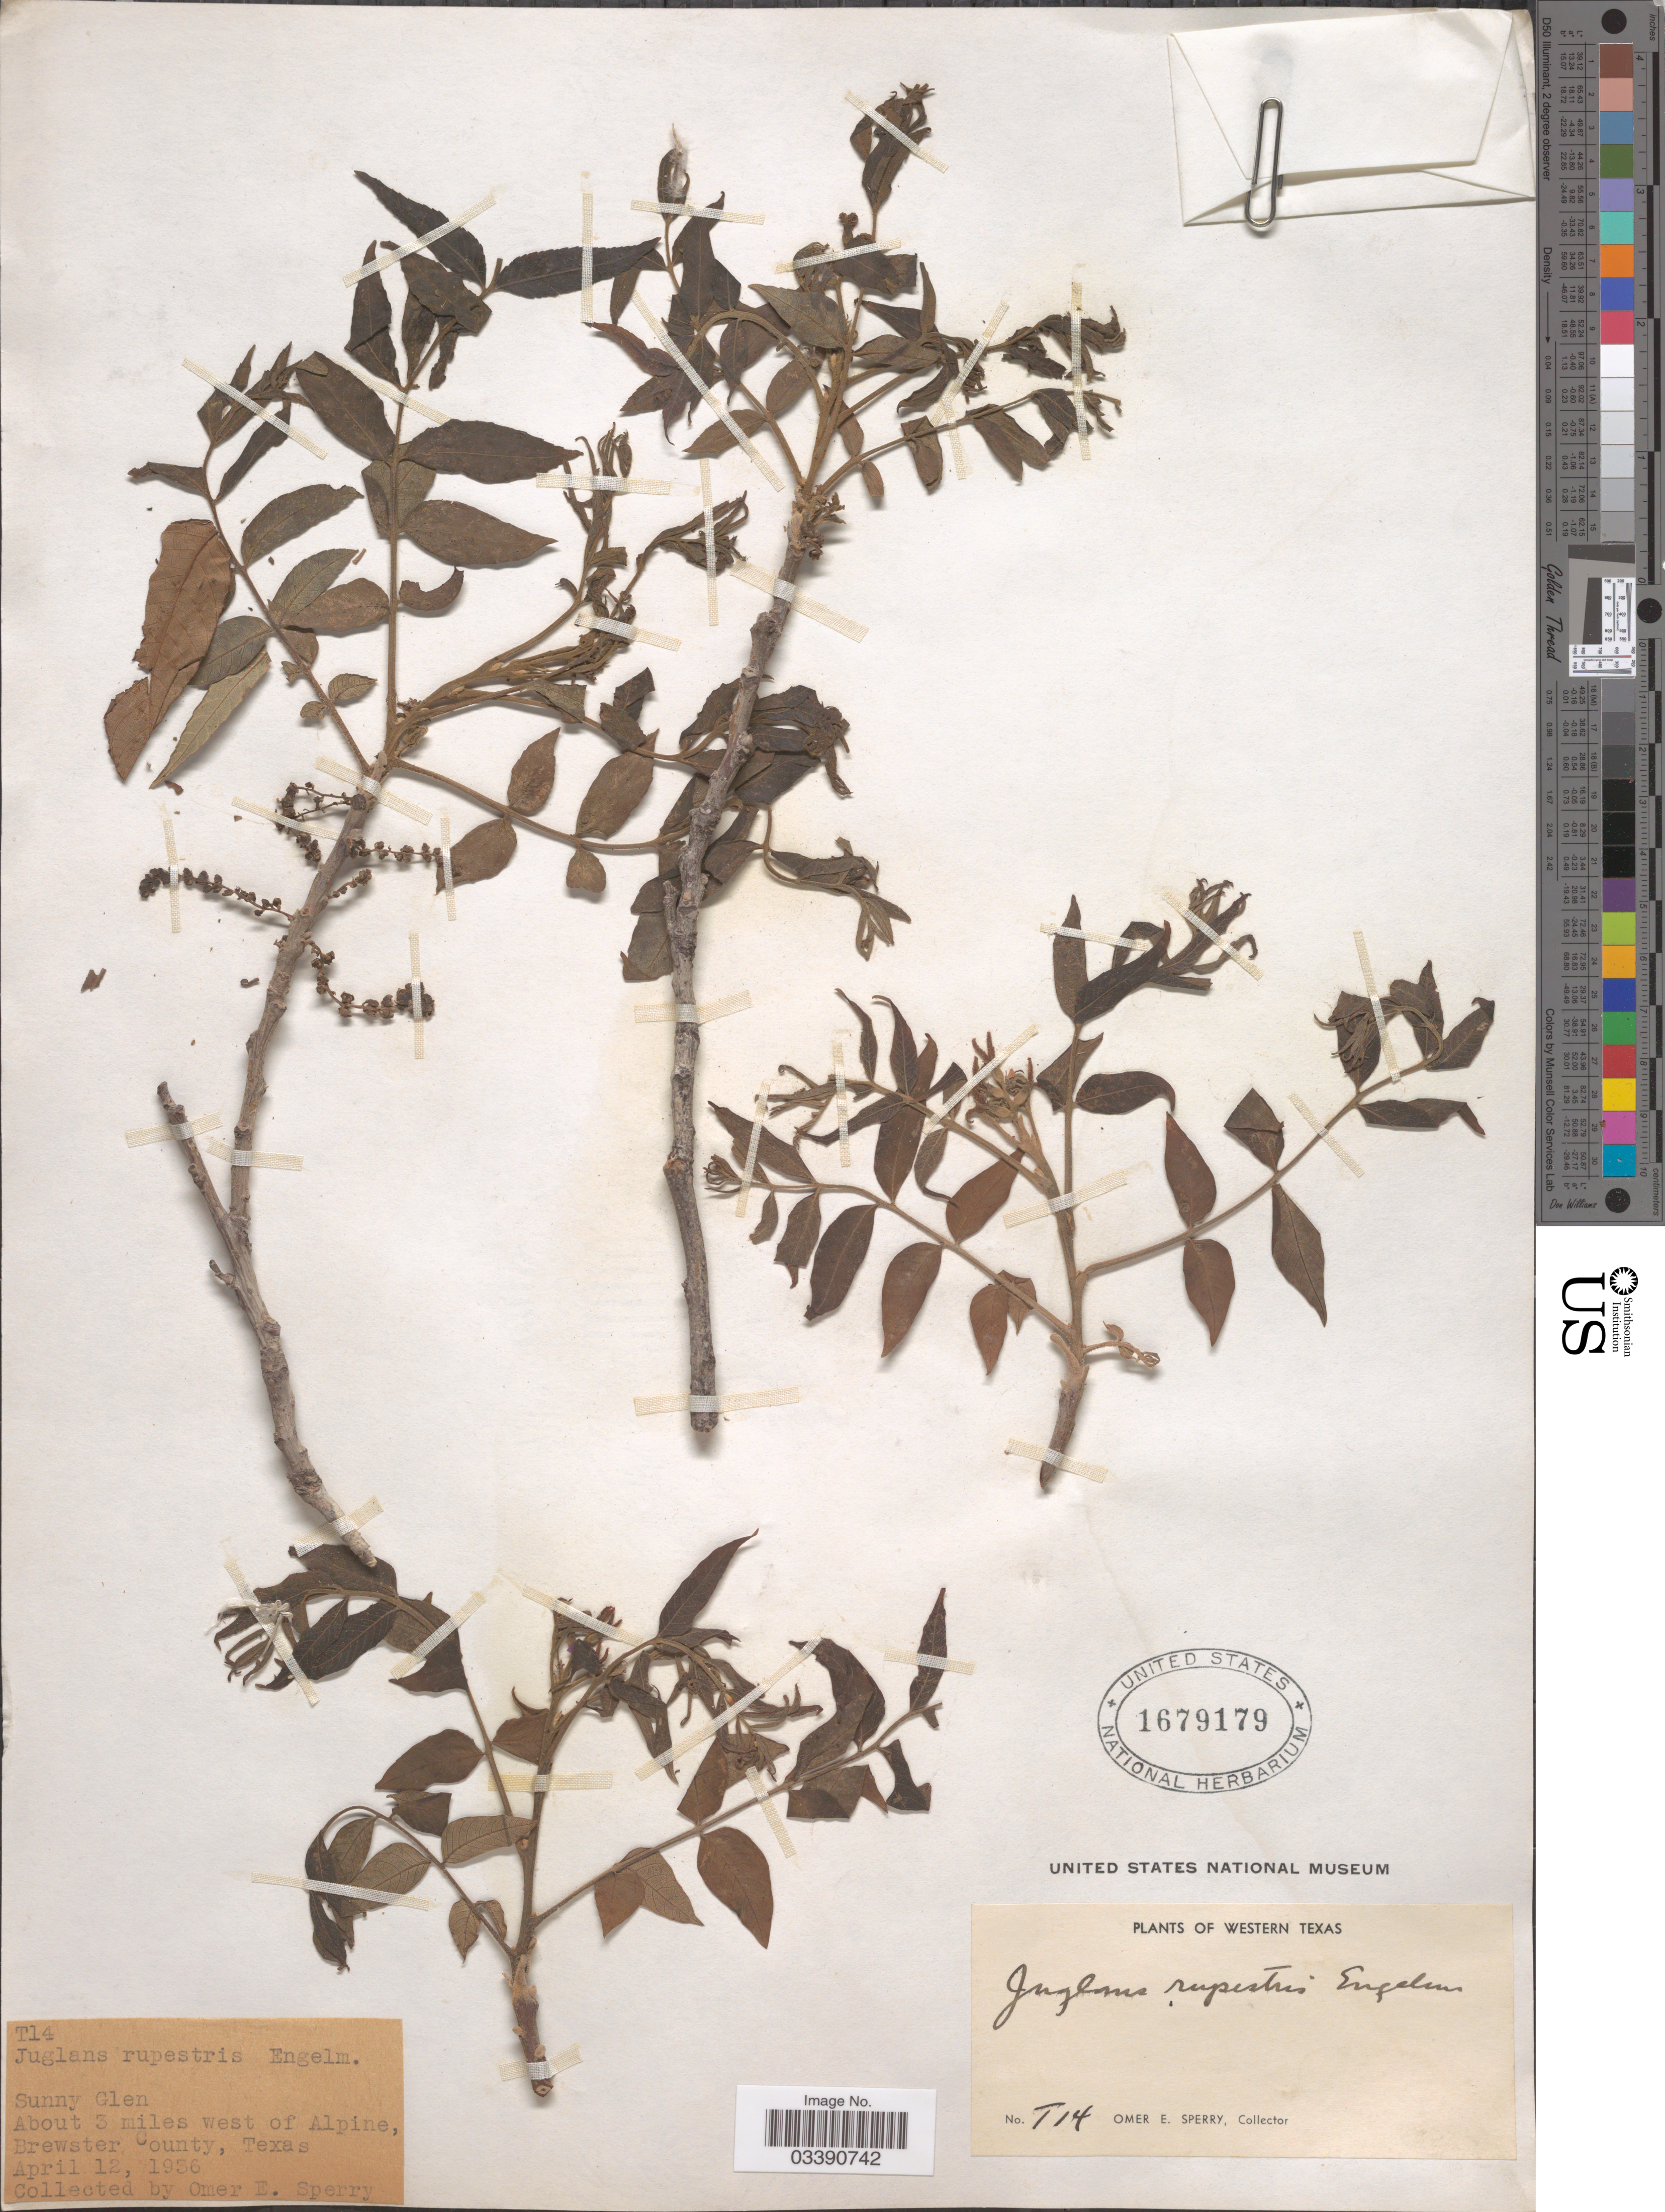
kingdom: Plantae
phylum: Tracheophyta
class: Magnoliopsida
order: Fagales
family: Juglandaceae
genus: Juglans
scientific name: Juglans microcarpa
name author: Berland. in Berland. & Chovell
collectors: O. E. Sperry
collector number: T14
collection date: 1936-04-12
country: United States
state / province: Texas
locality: Western Texas. Sunny Glen. About 3 miles west of Alpine, Brewster County.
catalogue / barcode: US 1679179